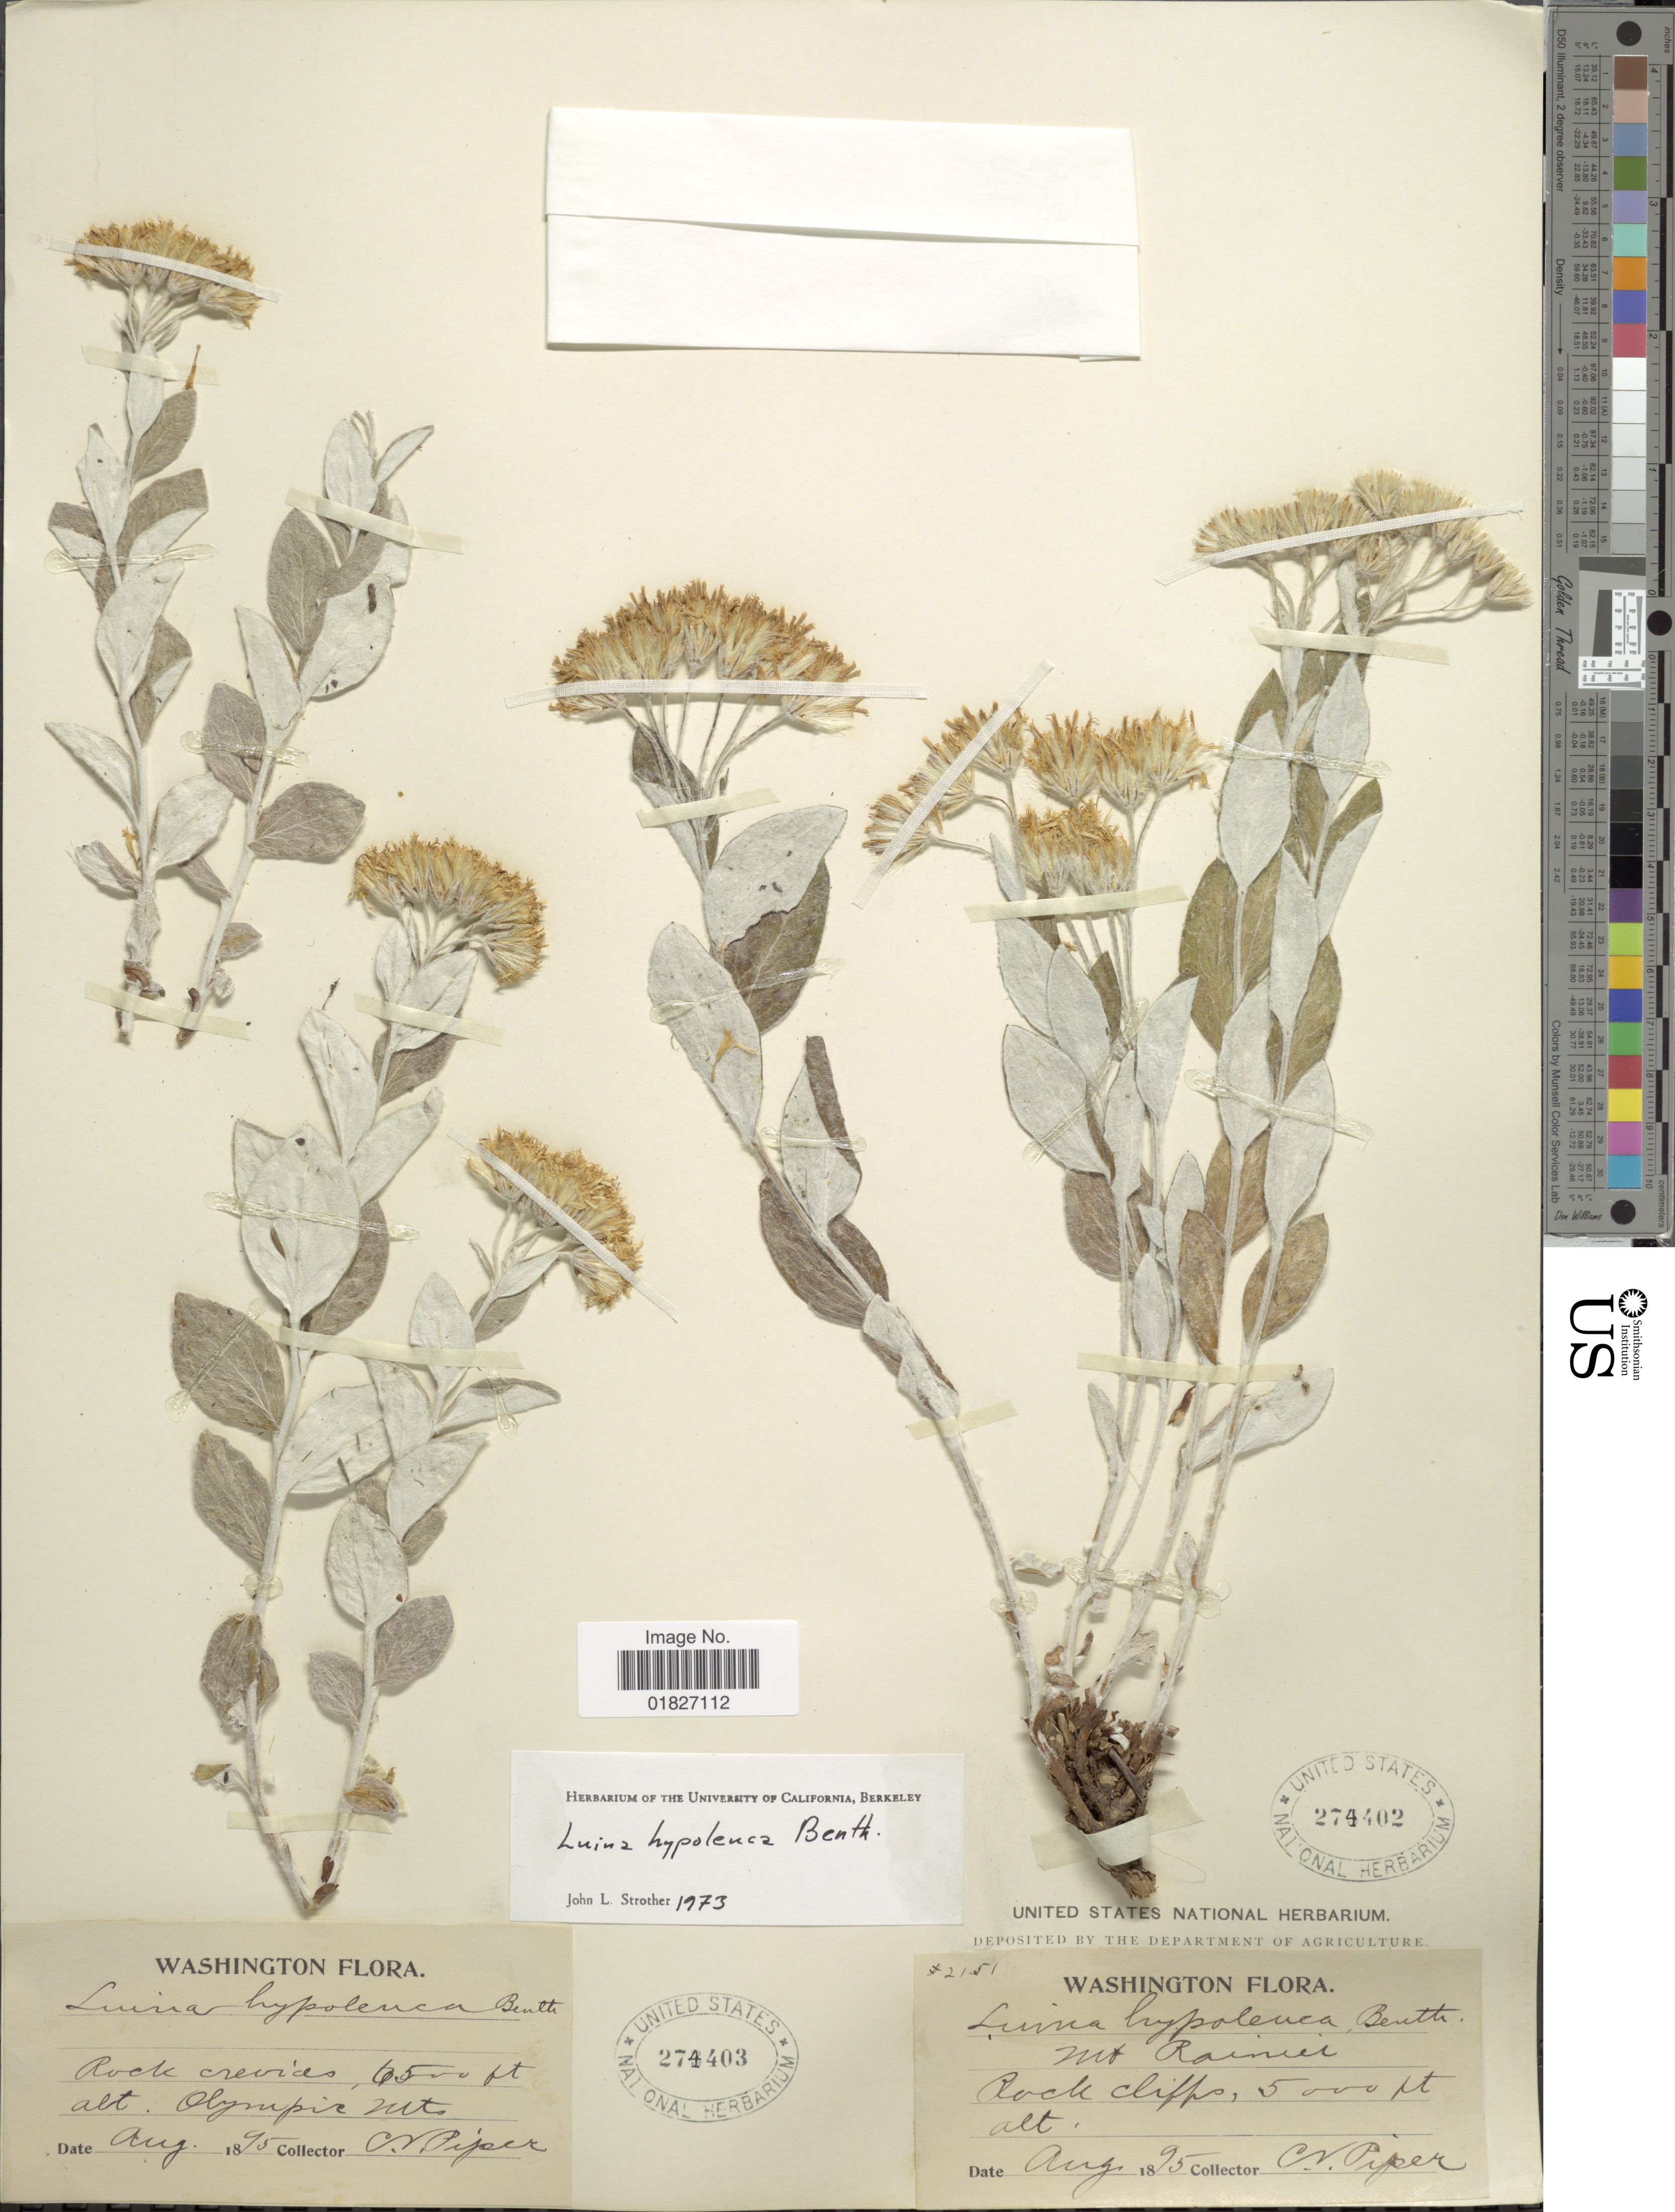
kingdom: Plantae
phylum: Tracheophyta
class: Magnoliopsida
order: Asterales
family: Asteraceae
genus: Luina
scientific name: Luina hypoleuca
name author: Benth.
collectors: C. V. Piper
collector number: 2151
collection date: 1895-08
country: United States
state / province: Washington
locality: Mt. Rainier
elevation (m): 1524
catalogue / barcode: US 274402-2